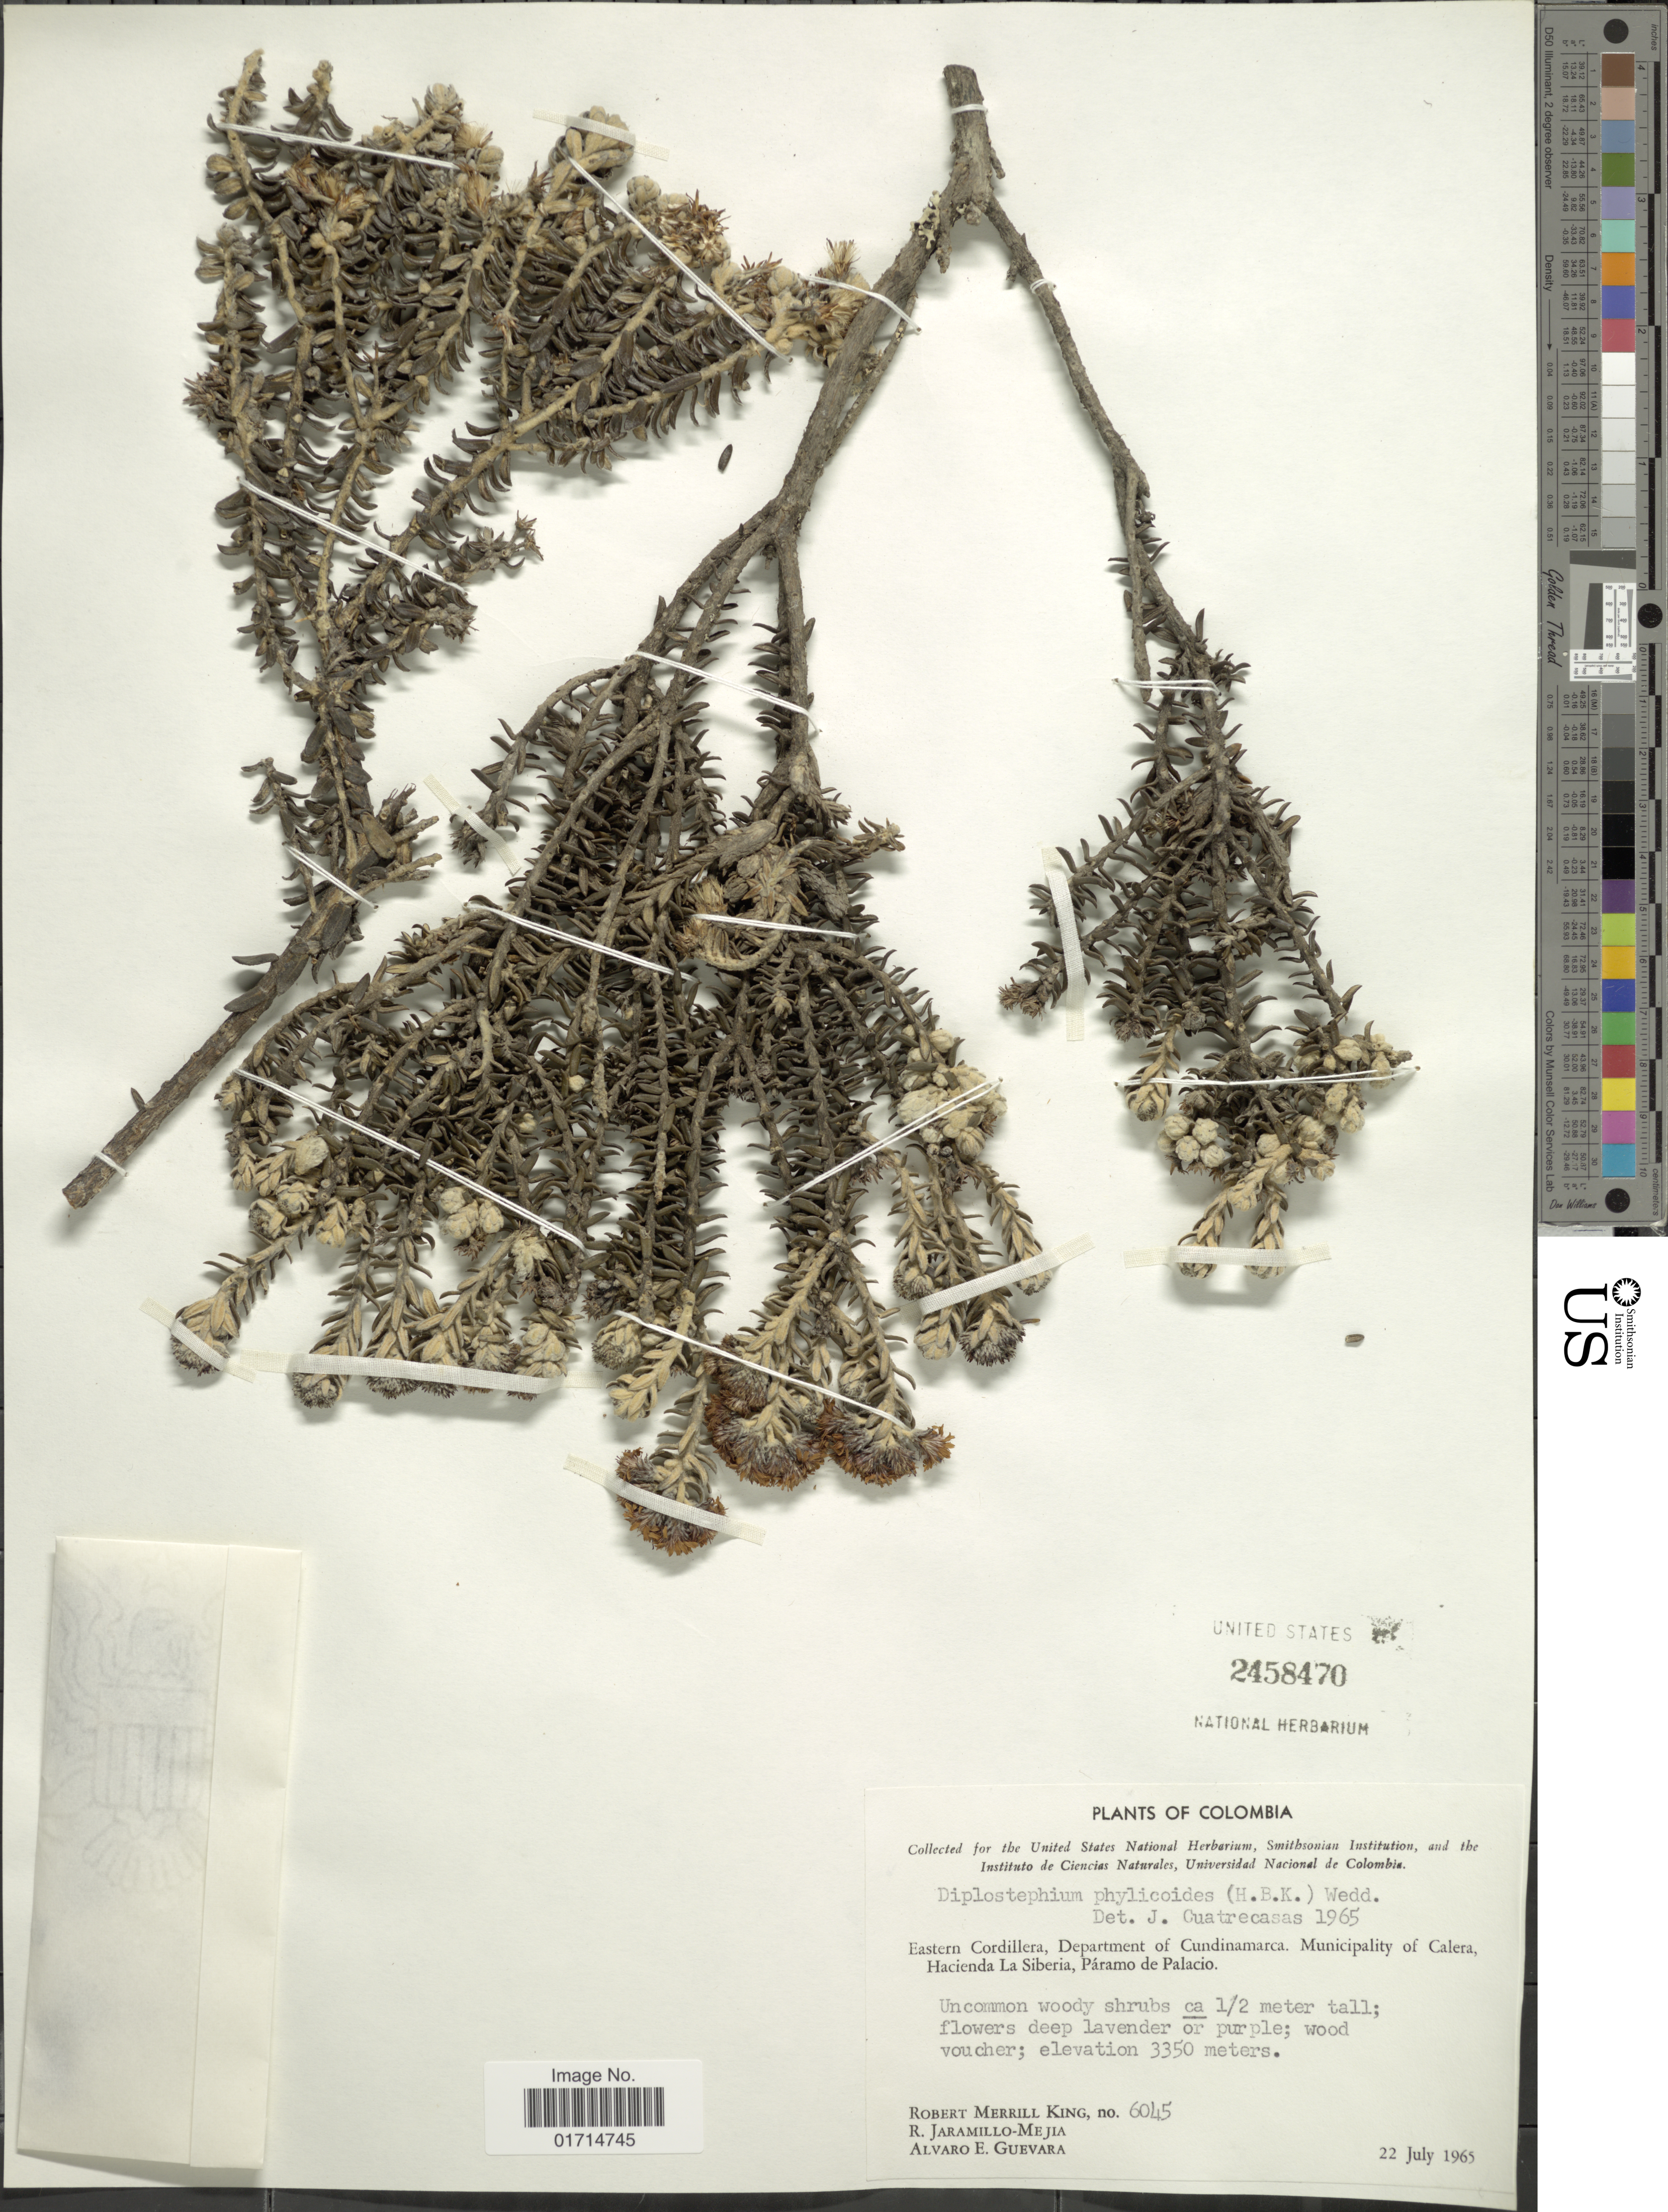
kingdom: Plantae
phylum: Tracheophyta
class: Magnoliopsida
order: Asterales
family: Asteraceae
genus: Diplostephium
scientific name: Diplostephium phylicoides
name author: (Kunth) Wedd.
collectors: R. M. King, R. Jaramillo M. & A. E. Guevara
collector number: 6045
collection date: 1965-07-22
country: Colombia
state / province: Cundinamarca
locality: Eastern Cordillera, Municipality of Calera, Hacienda La Siberia, Paramo de Palacio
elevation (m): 3350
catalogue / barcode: US 2458470